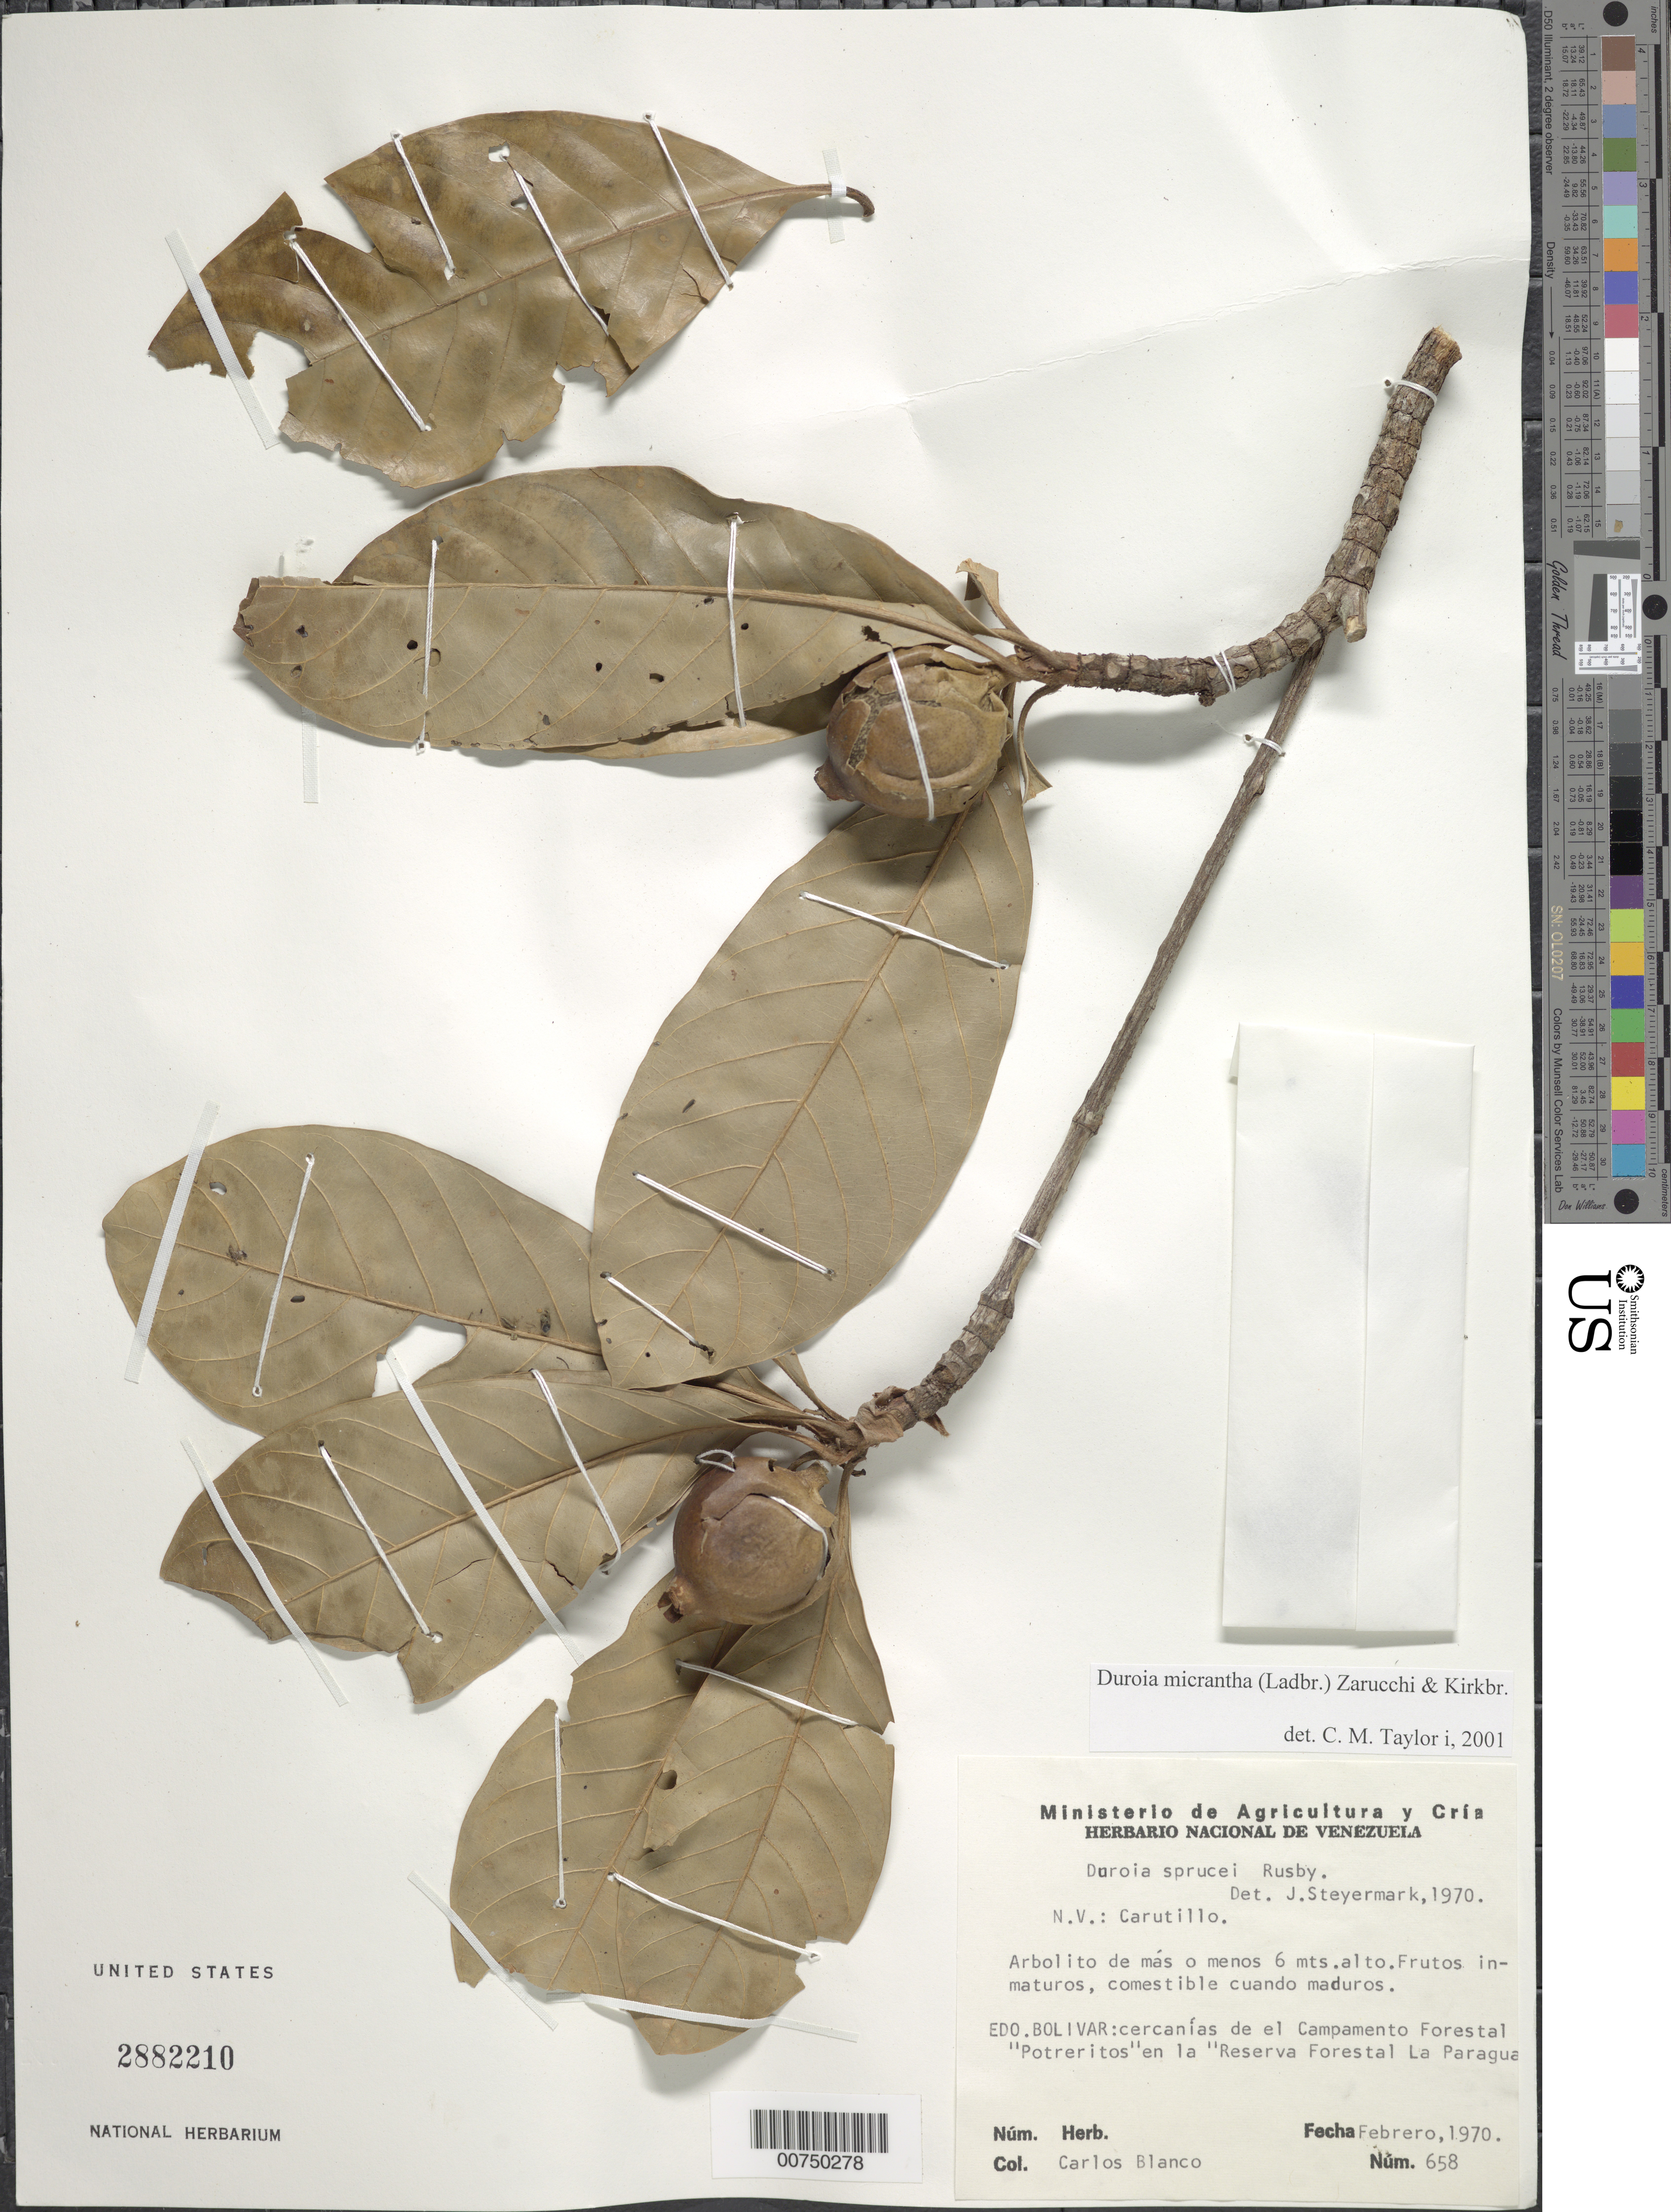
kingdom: Plantae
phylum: Tracheophyta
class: Magnoliopsida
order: Gentianales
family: Rubiaceae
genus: Duroia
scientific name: Duroia micrantha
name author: (Ladbr.) Zarucchi & J.H. Kirkbr.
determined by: Taylor, Charlotte M.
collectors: C. A. Blanco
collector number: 658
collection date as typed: Feb-70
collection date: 1970-02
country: Venezuela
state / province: Bolívar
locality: Reserva Forestal La Paragua, cercanias de el Campamento Forestal "Potreritos"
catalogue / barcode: US 2882210